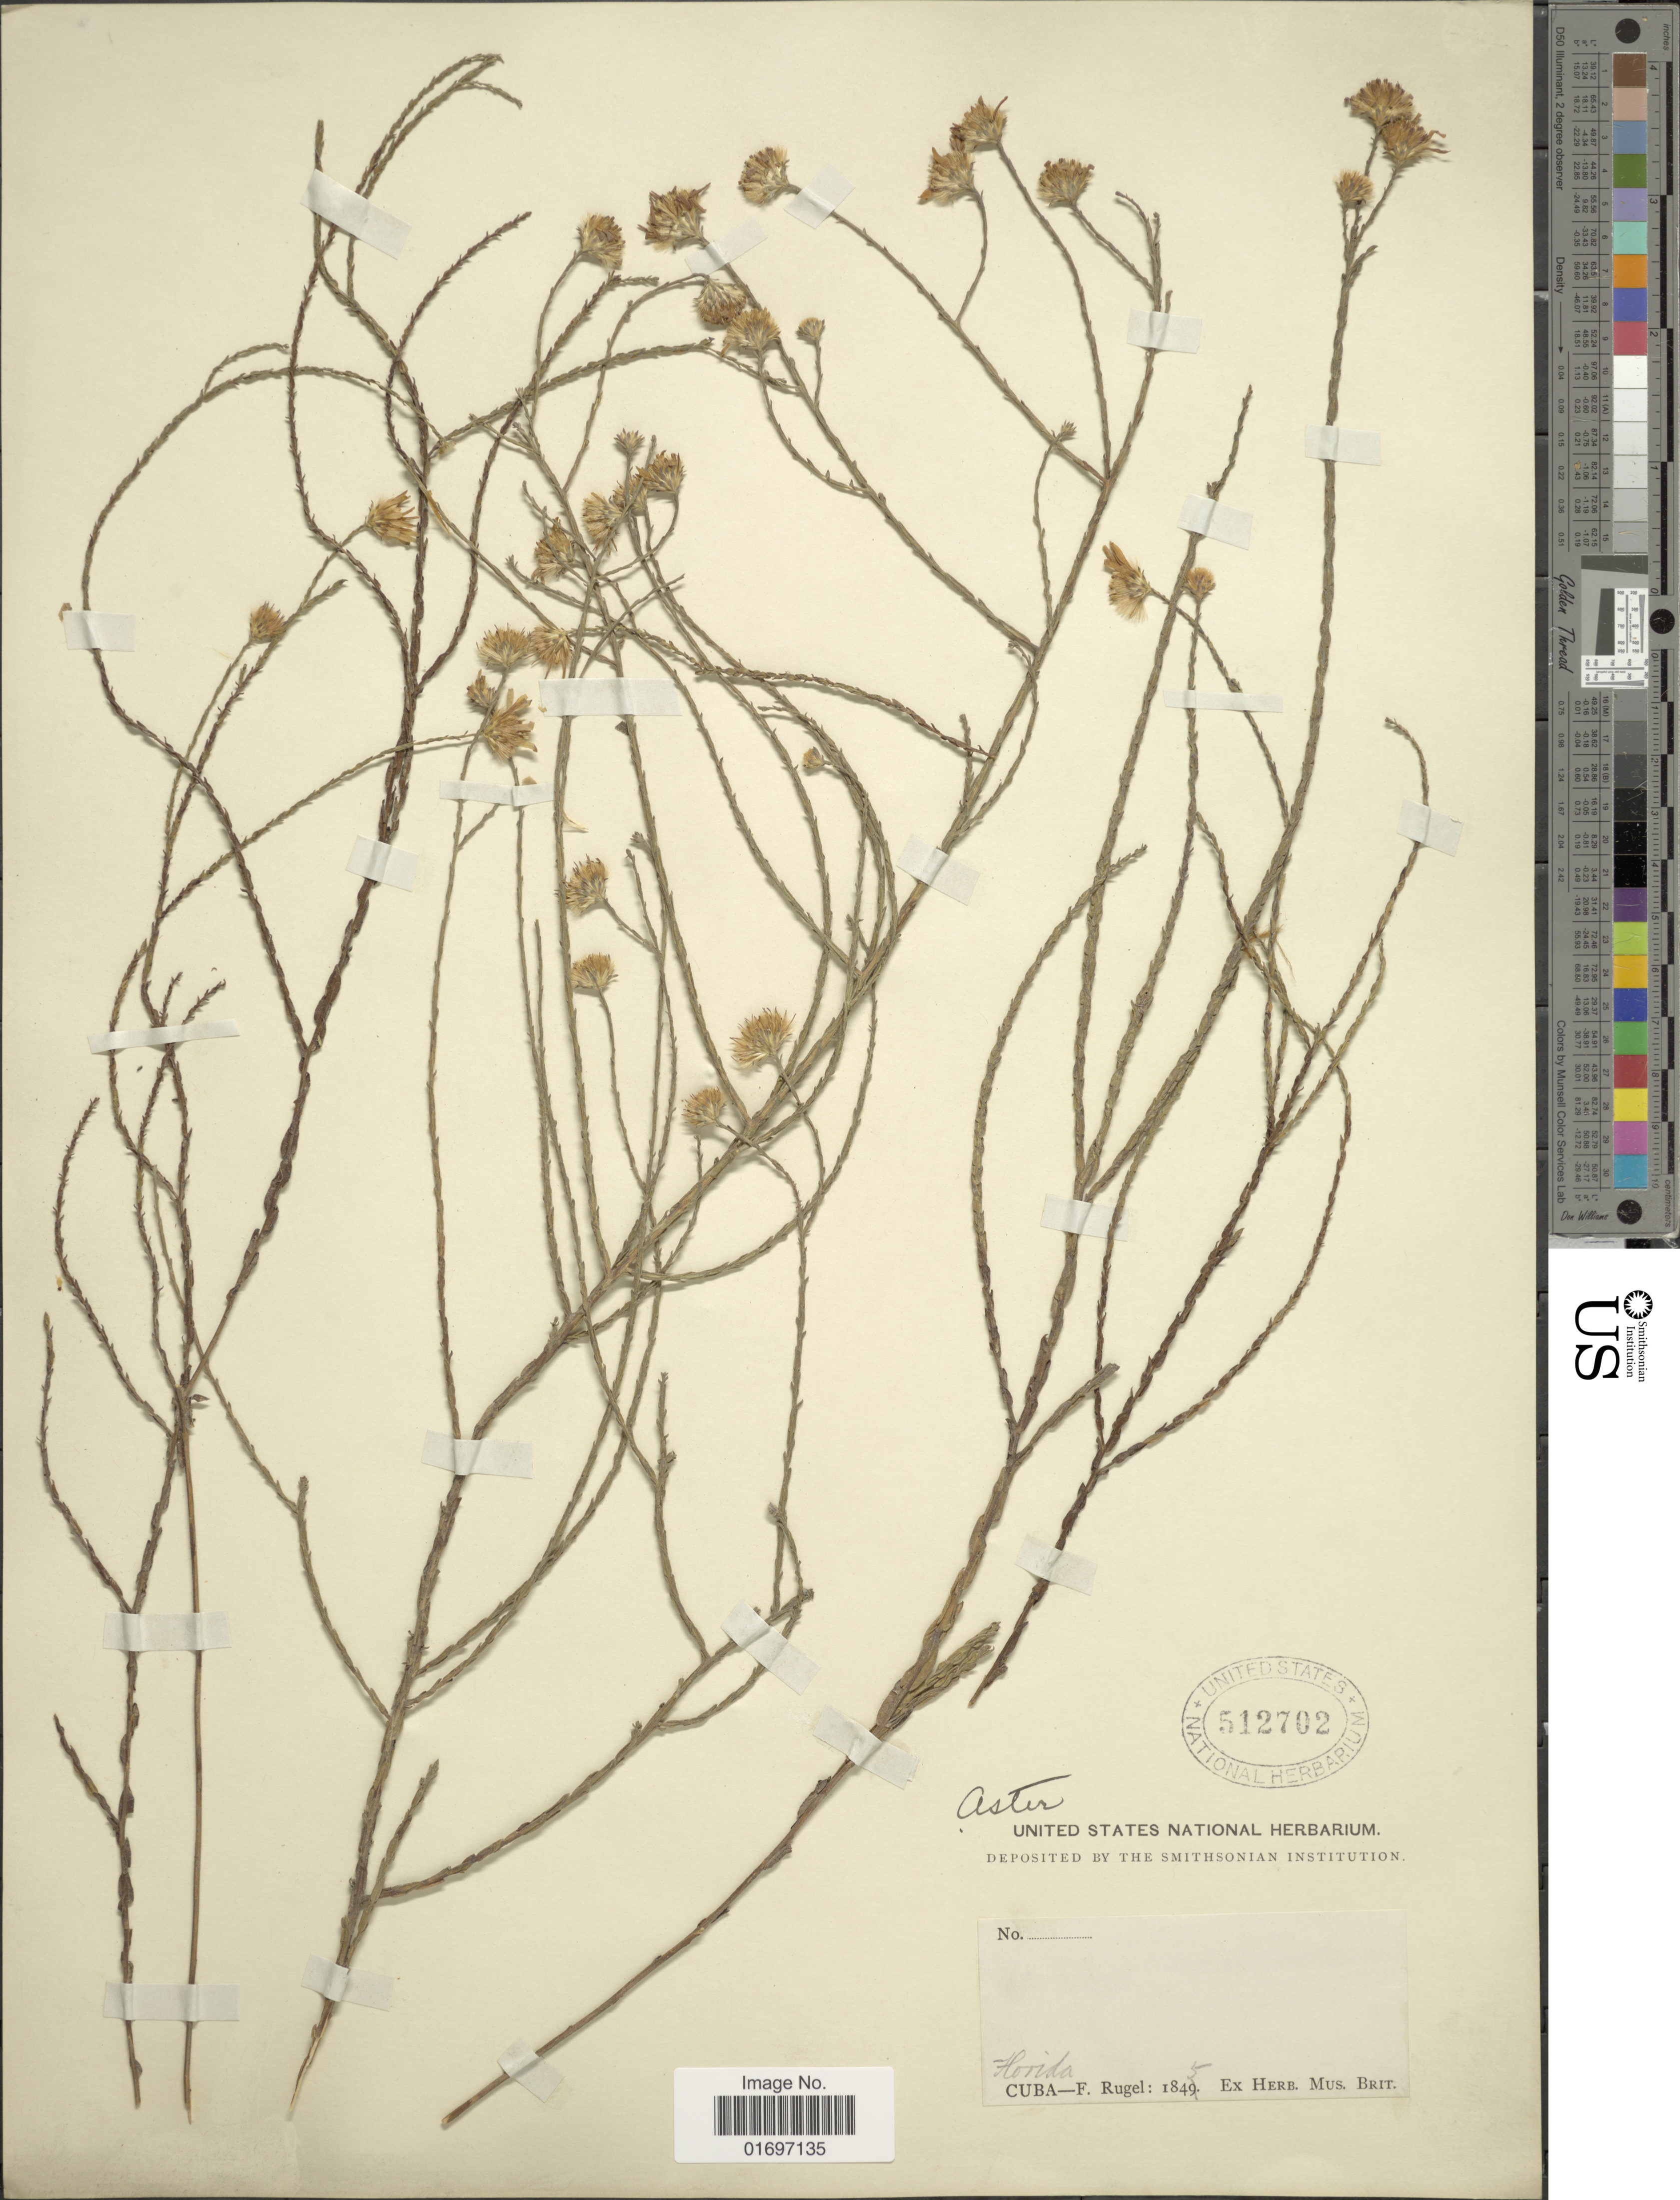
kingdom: Plantae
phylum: Tracheophyta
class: Magnoliopsida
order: Asterales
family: Asteraceae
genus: Symphyotrichum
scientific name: Symphyotrichum adnatum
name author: (Nutt.) G.L. Nesom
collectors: F. Rugel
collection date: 1845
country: United States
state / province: Florida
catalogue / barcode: US 512702